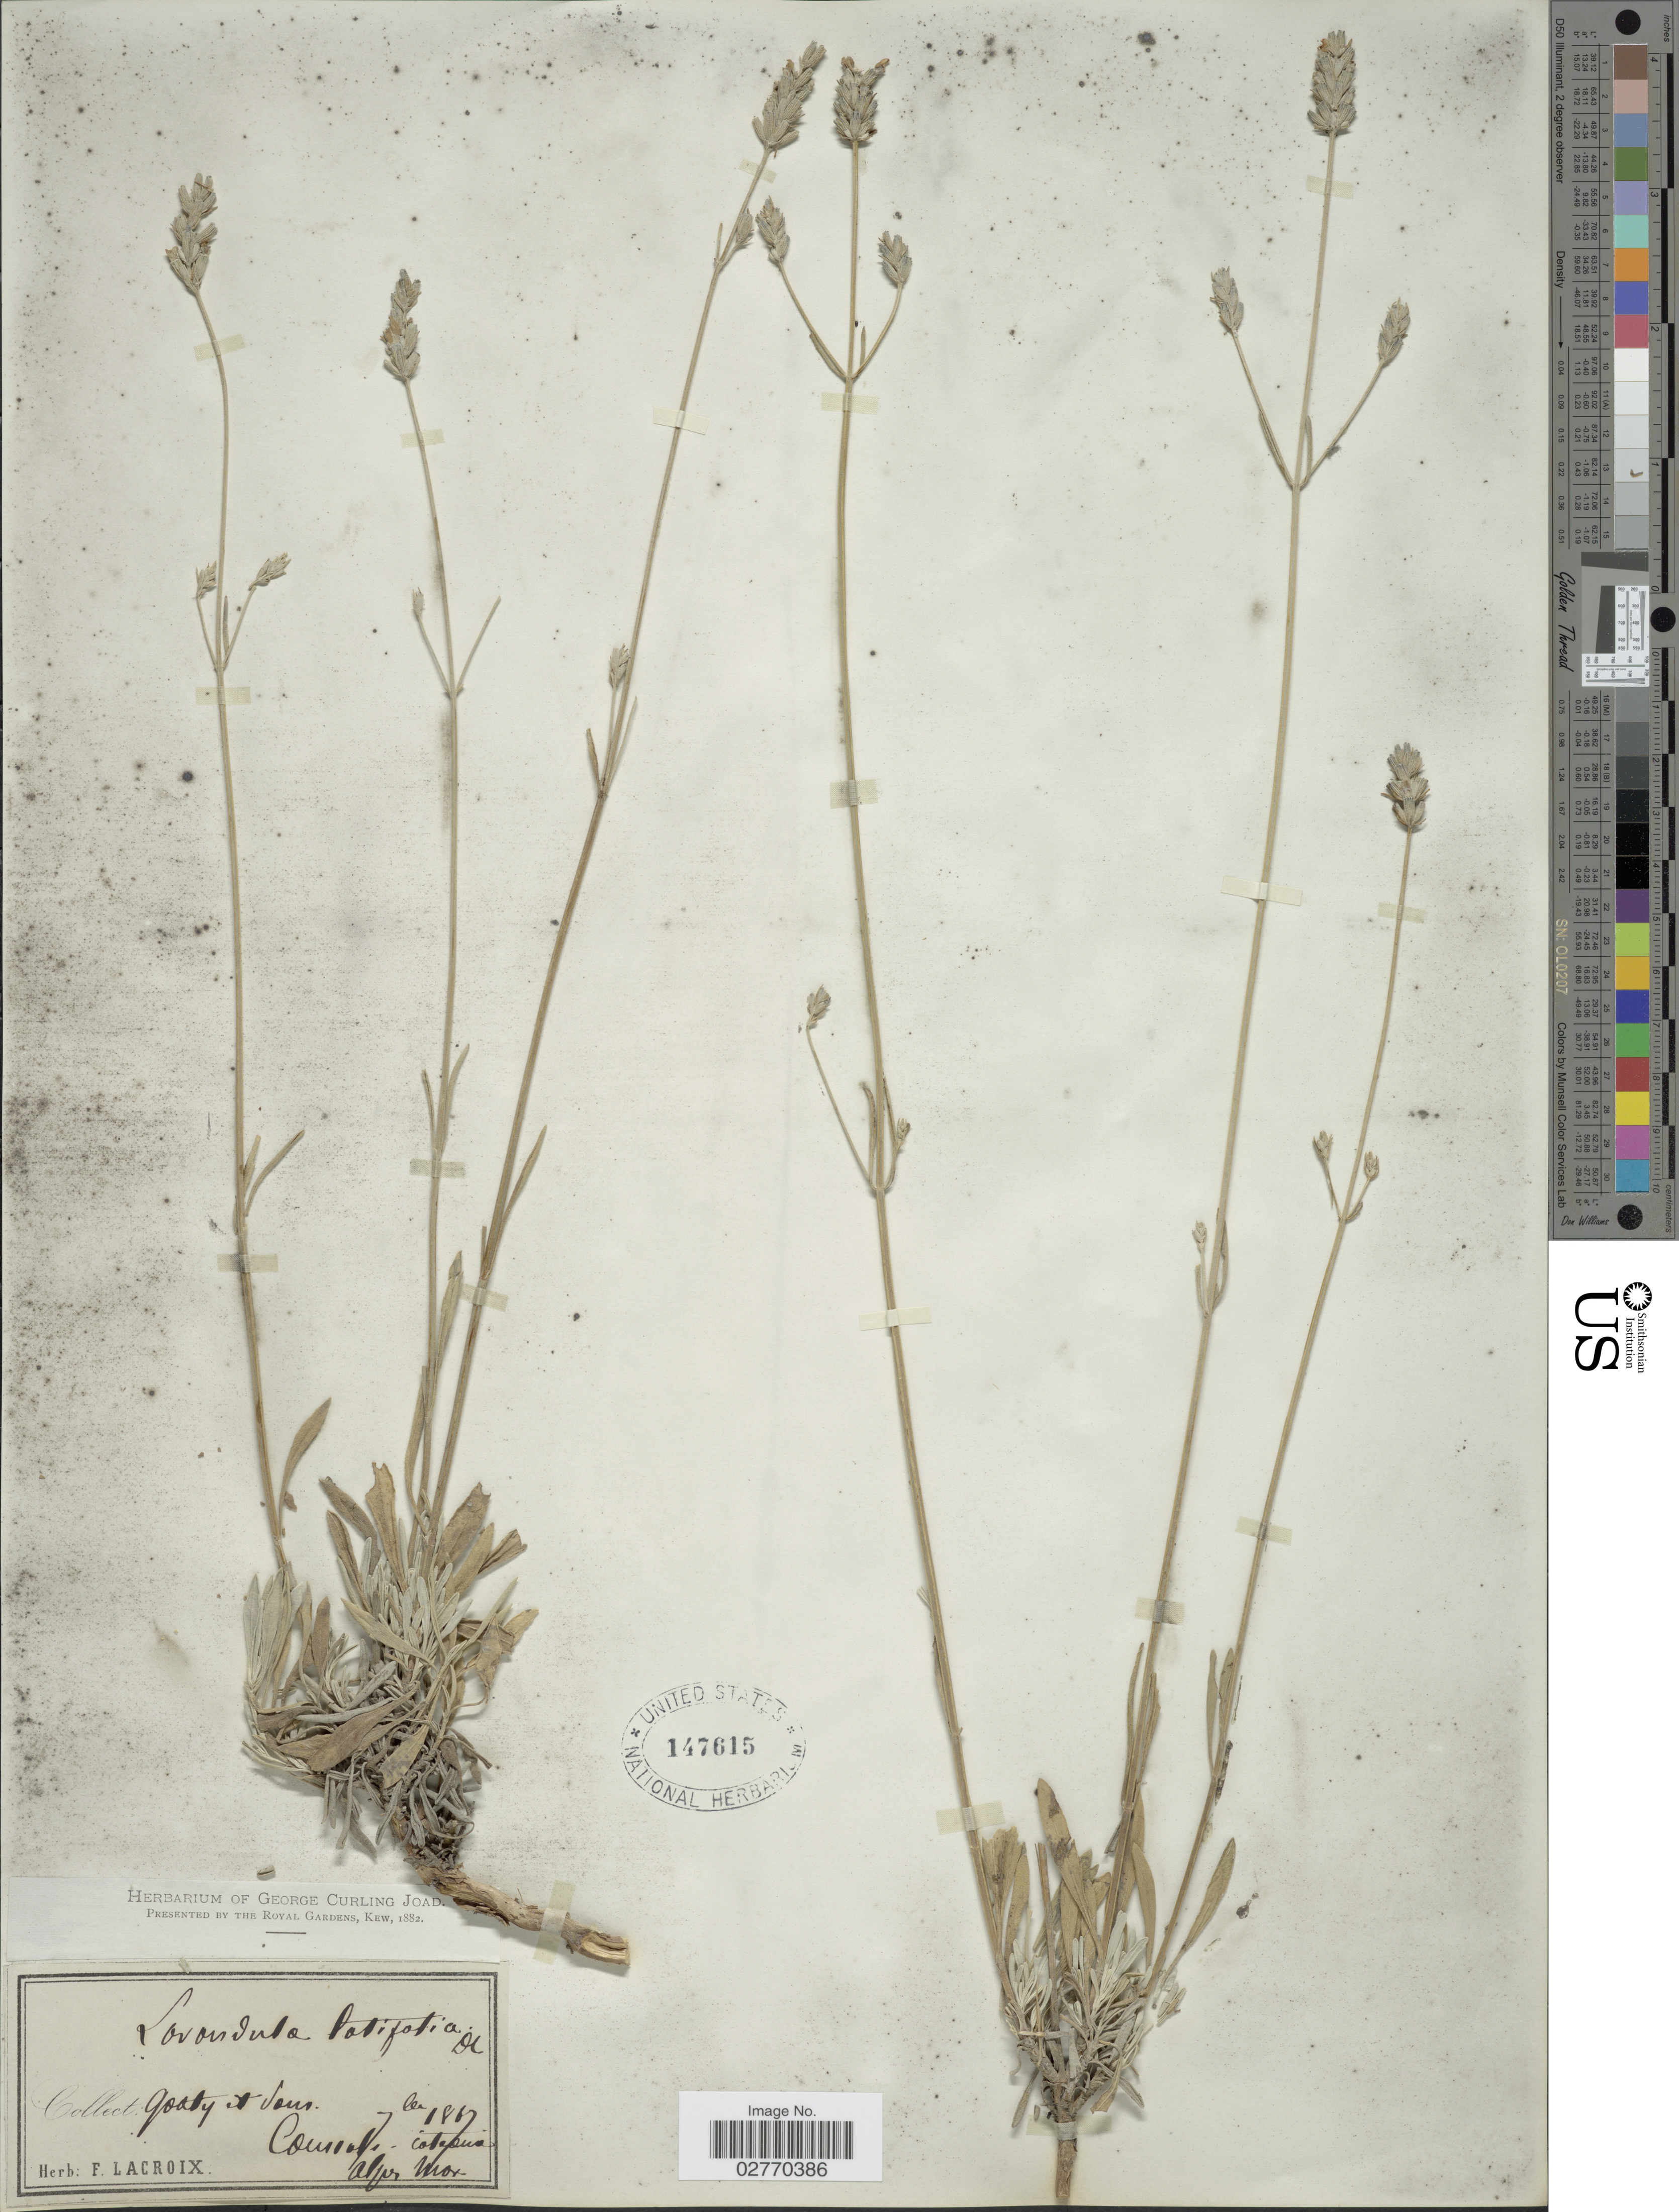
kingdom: Plantae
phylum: Tracheophyta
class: Magnoliopsida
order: Lamiales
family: Lamiaceae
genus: Lavandula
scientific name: Lavandula latifolia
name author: Medik.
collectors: ex herb. F. Lacroix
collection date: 1867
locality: Goaty et Sous. Coump cotepua Afr. Mor. [interpreted]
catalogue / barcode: US 147615